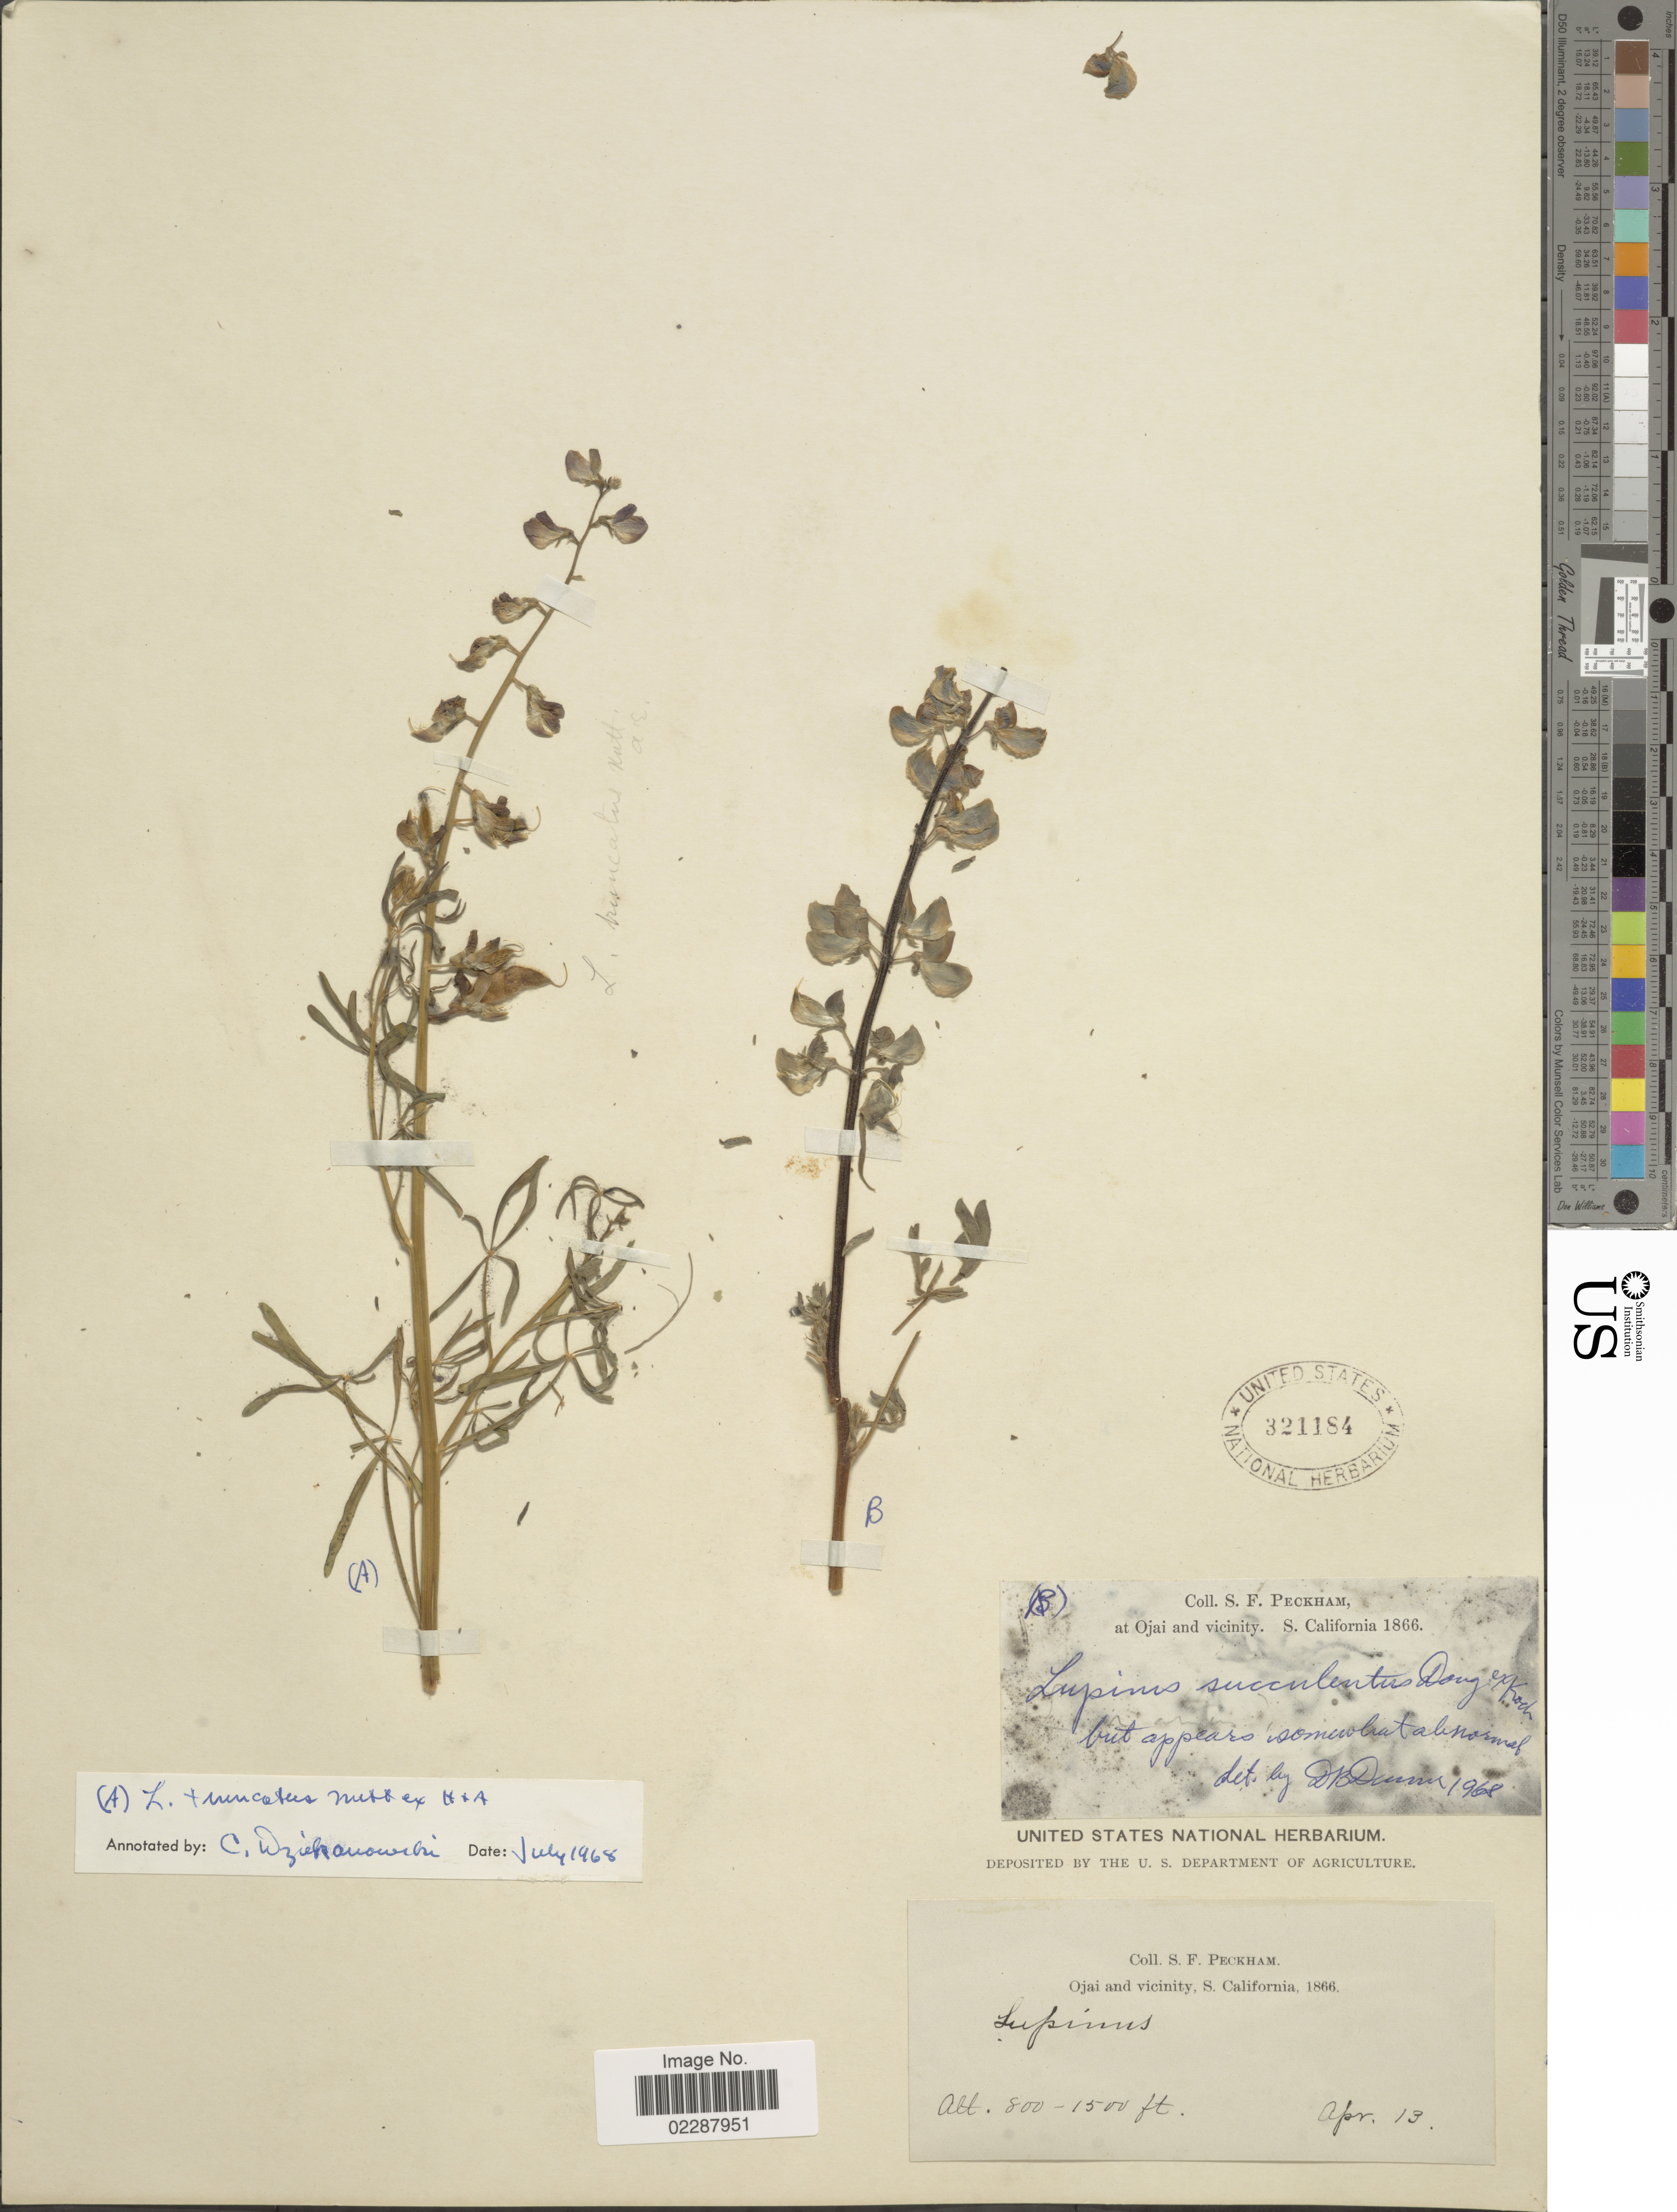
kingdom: Plantae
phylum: Tracheophyta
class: Magnoliopsida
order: Fabales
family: Fabaceae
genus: Lupinus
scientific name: Lupinus succulentus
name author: Douglas ex K. Koch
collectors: S. Peckham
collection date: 1866-04-13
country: United States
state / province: California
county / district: Ventura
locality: Ojai and vicinity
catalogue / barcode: US 321184